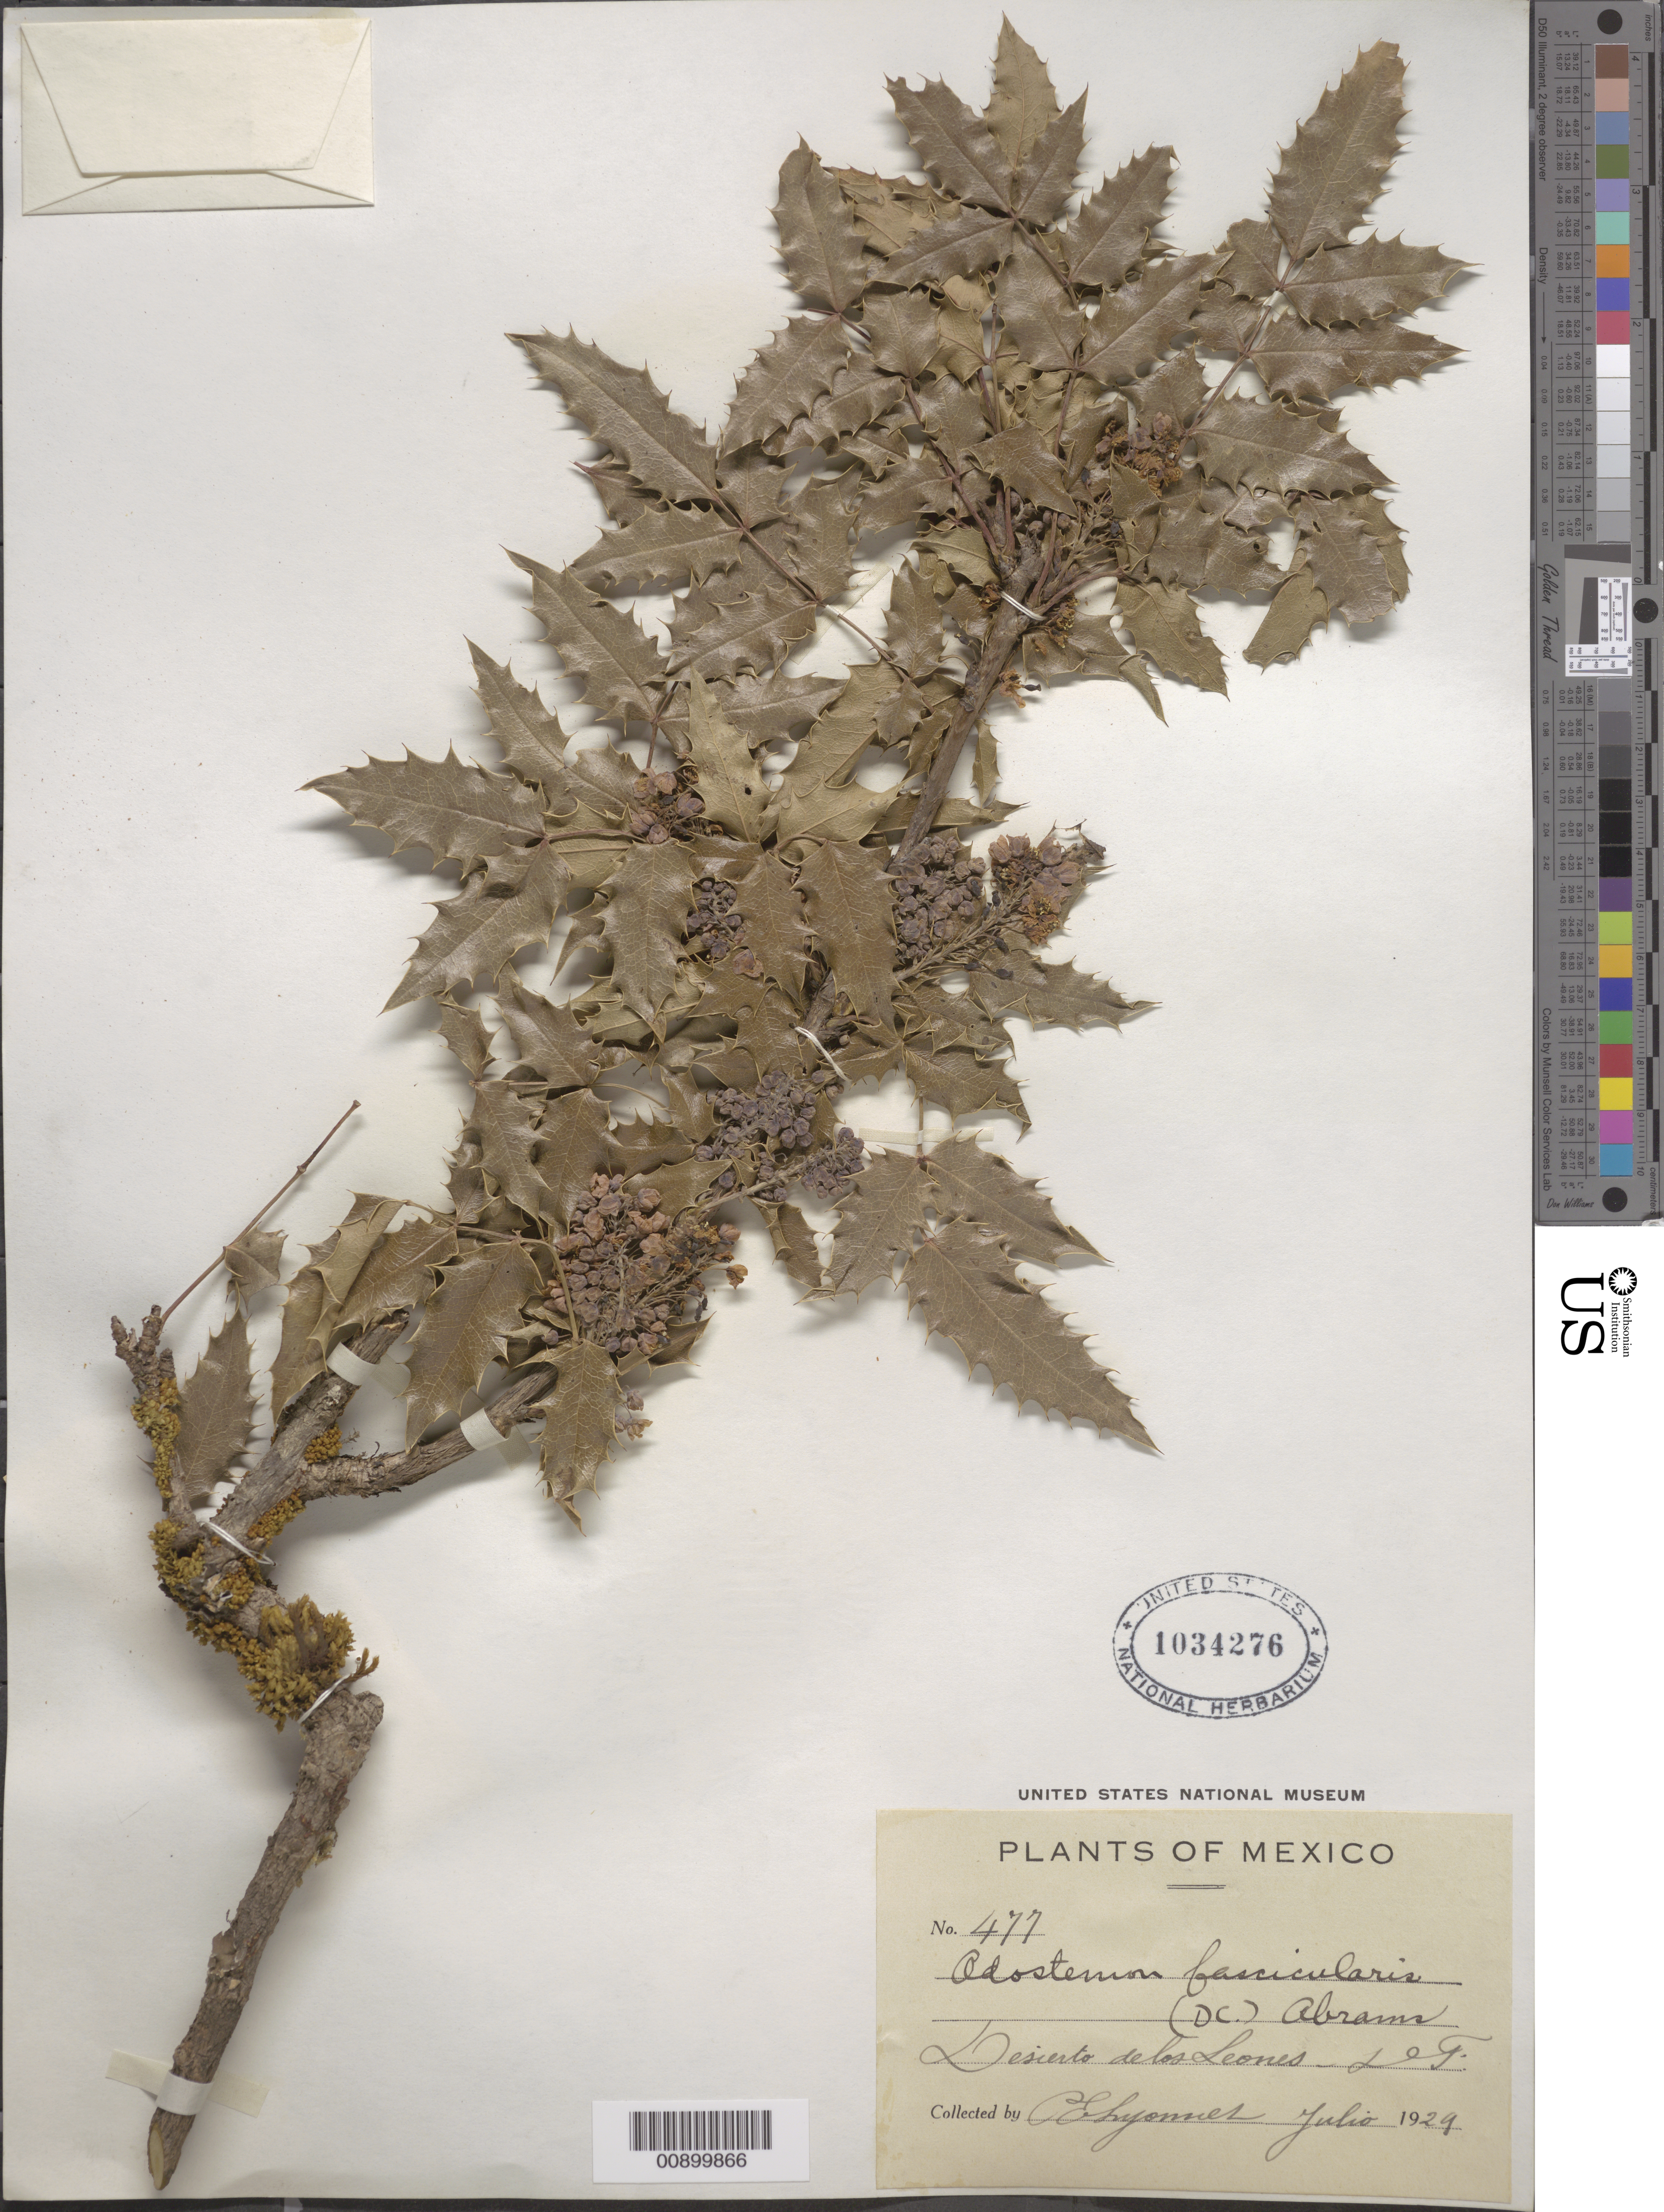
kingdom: Plantae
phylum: Tracheophyta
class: Magnoliopsida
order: Ranunculales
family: Berberidaceae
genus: Mahonia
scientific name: Mahonia fascicularis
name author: DC.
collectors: Bro. E. Lyonnet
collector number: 477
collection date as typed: Jul 1929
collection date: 1929-07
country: Mexico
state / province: Distrito Federal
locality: Desierto de los Leones - DF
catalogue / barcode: US 1034276